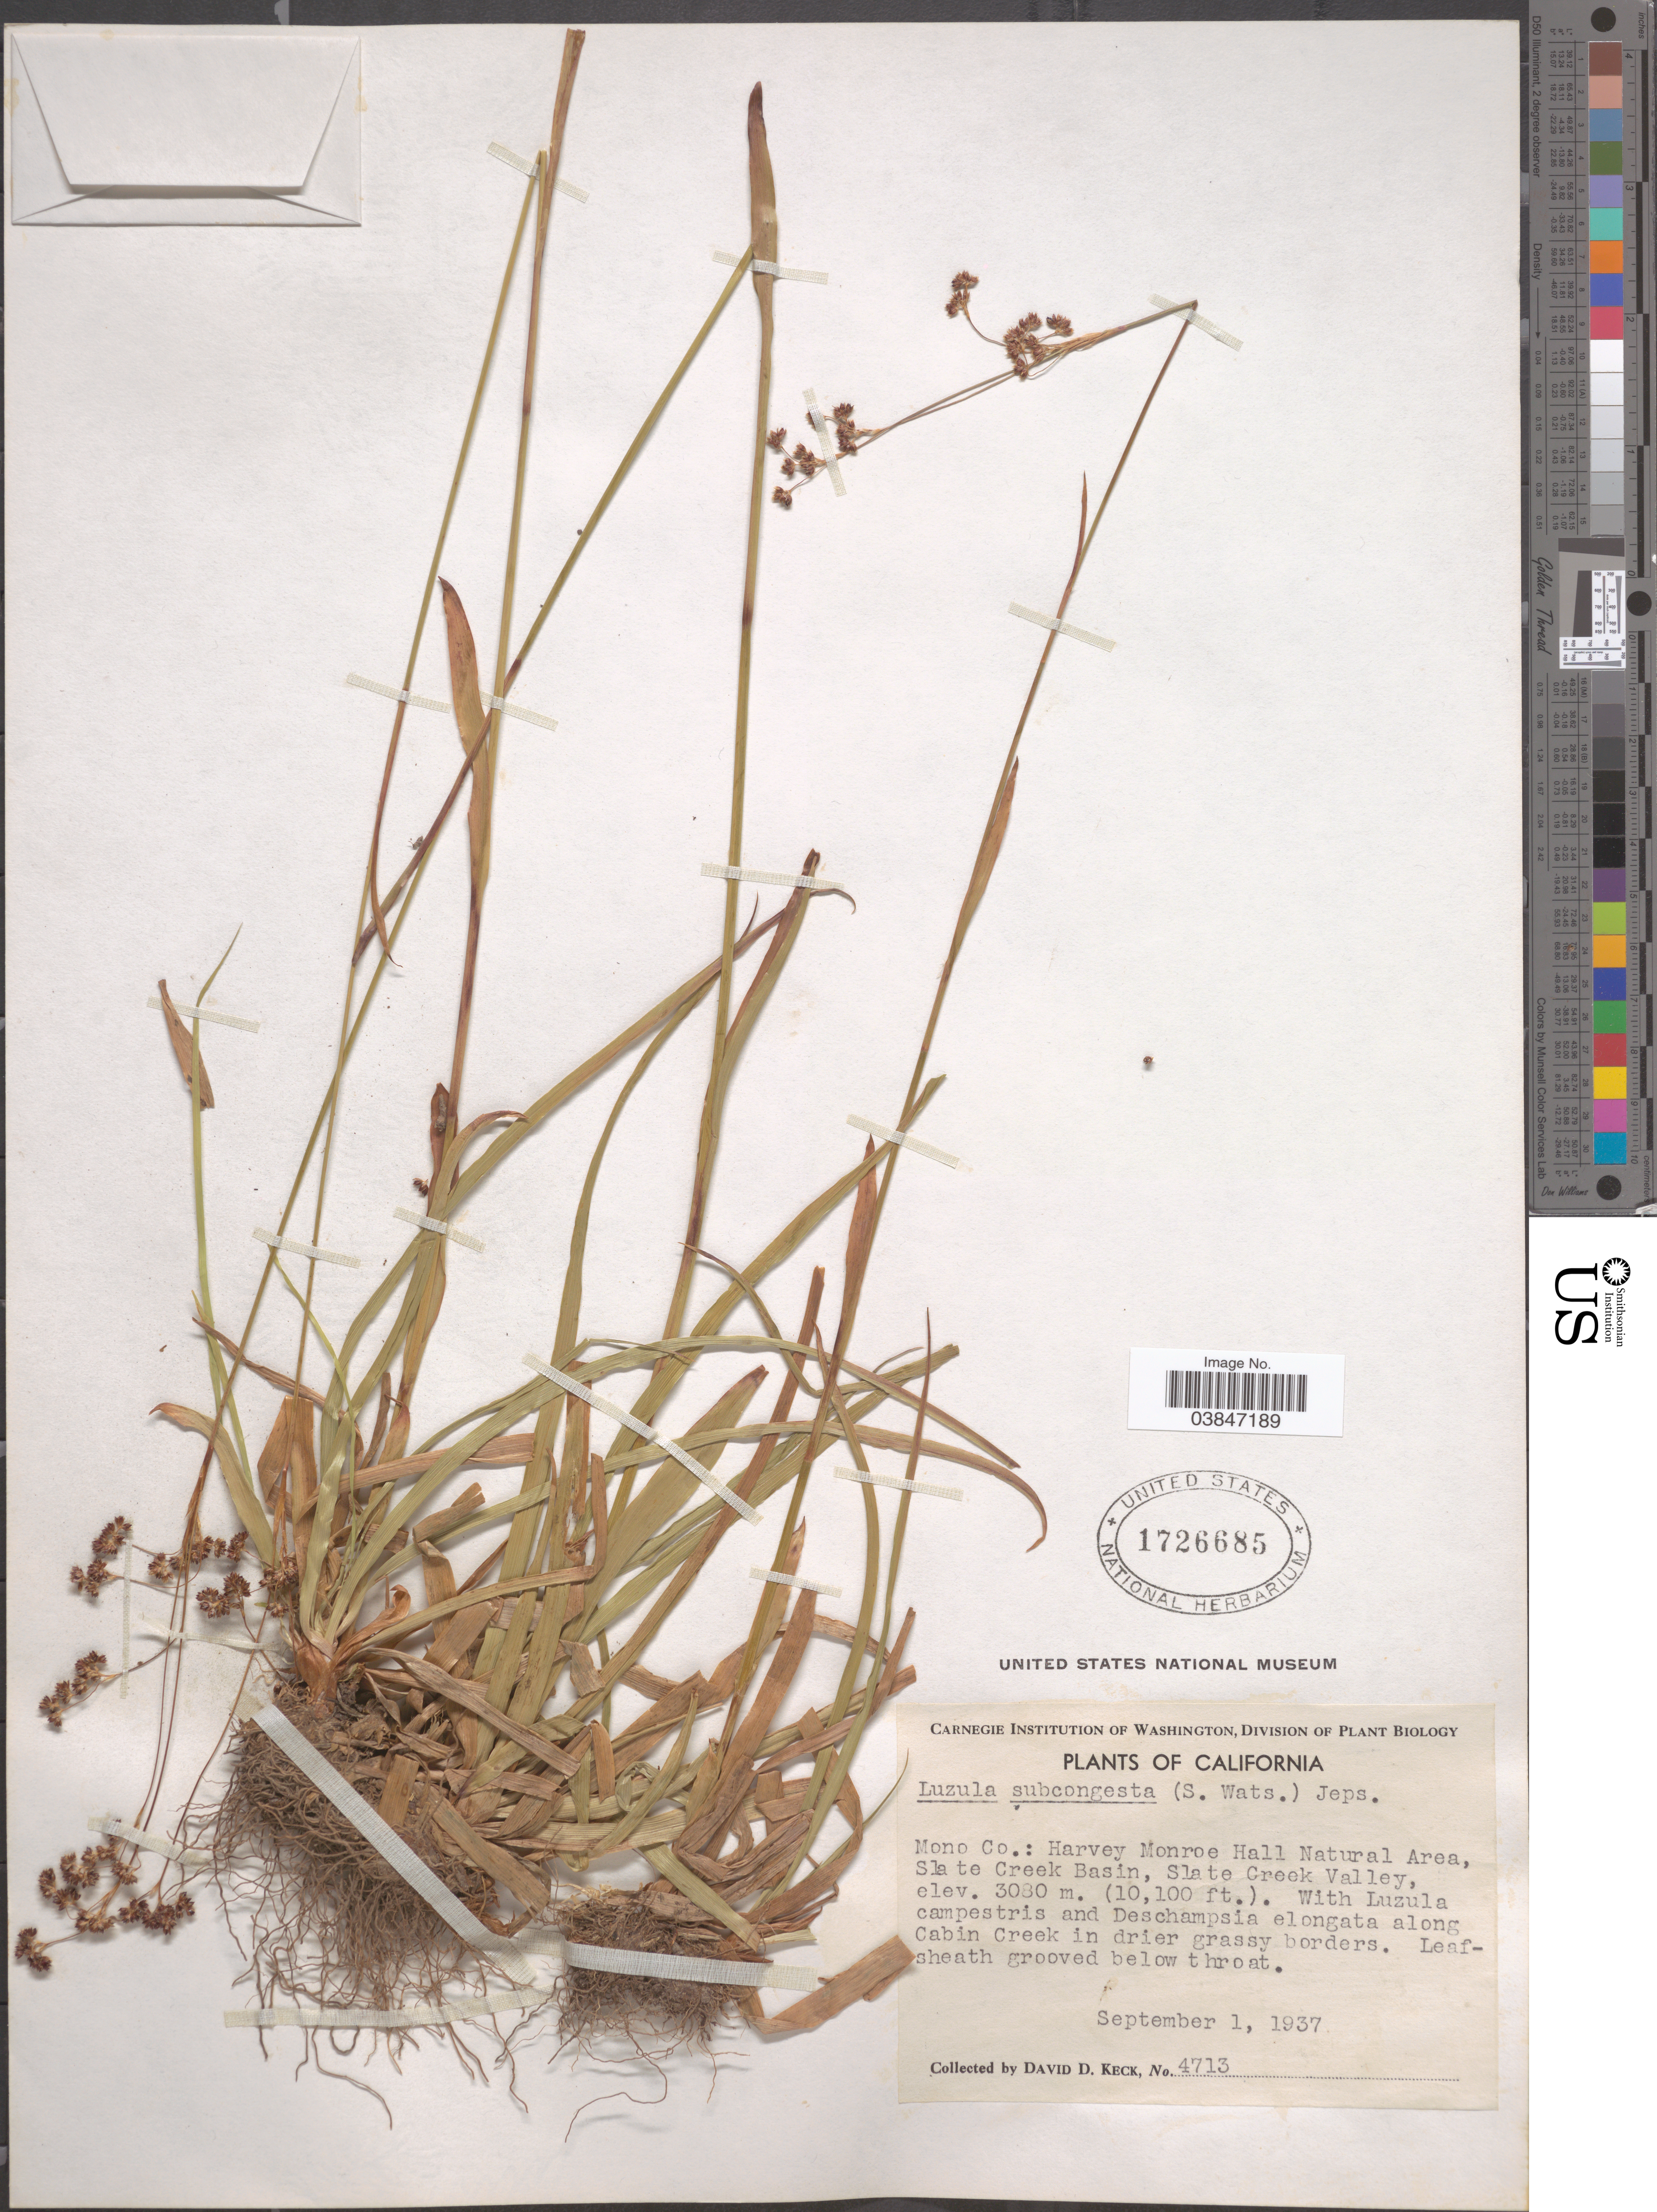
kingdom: Plantae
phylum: Tracheophyta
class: Liliopsida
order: Poales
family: Juncaceae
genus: Luzula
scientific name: Luzula subcongesta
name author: (S. Watson) Jeps.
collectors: D. D. Keck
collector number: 4713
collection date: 1937-09-01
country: United States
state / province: California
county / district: Mono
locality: Mono Co.: Harvey Monroe Hall Natural Area, Slate Creek Basin, Slate Creek Valley. Along Cabin Creek.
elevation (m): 3080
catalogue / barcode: US 1726685